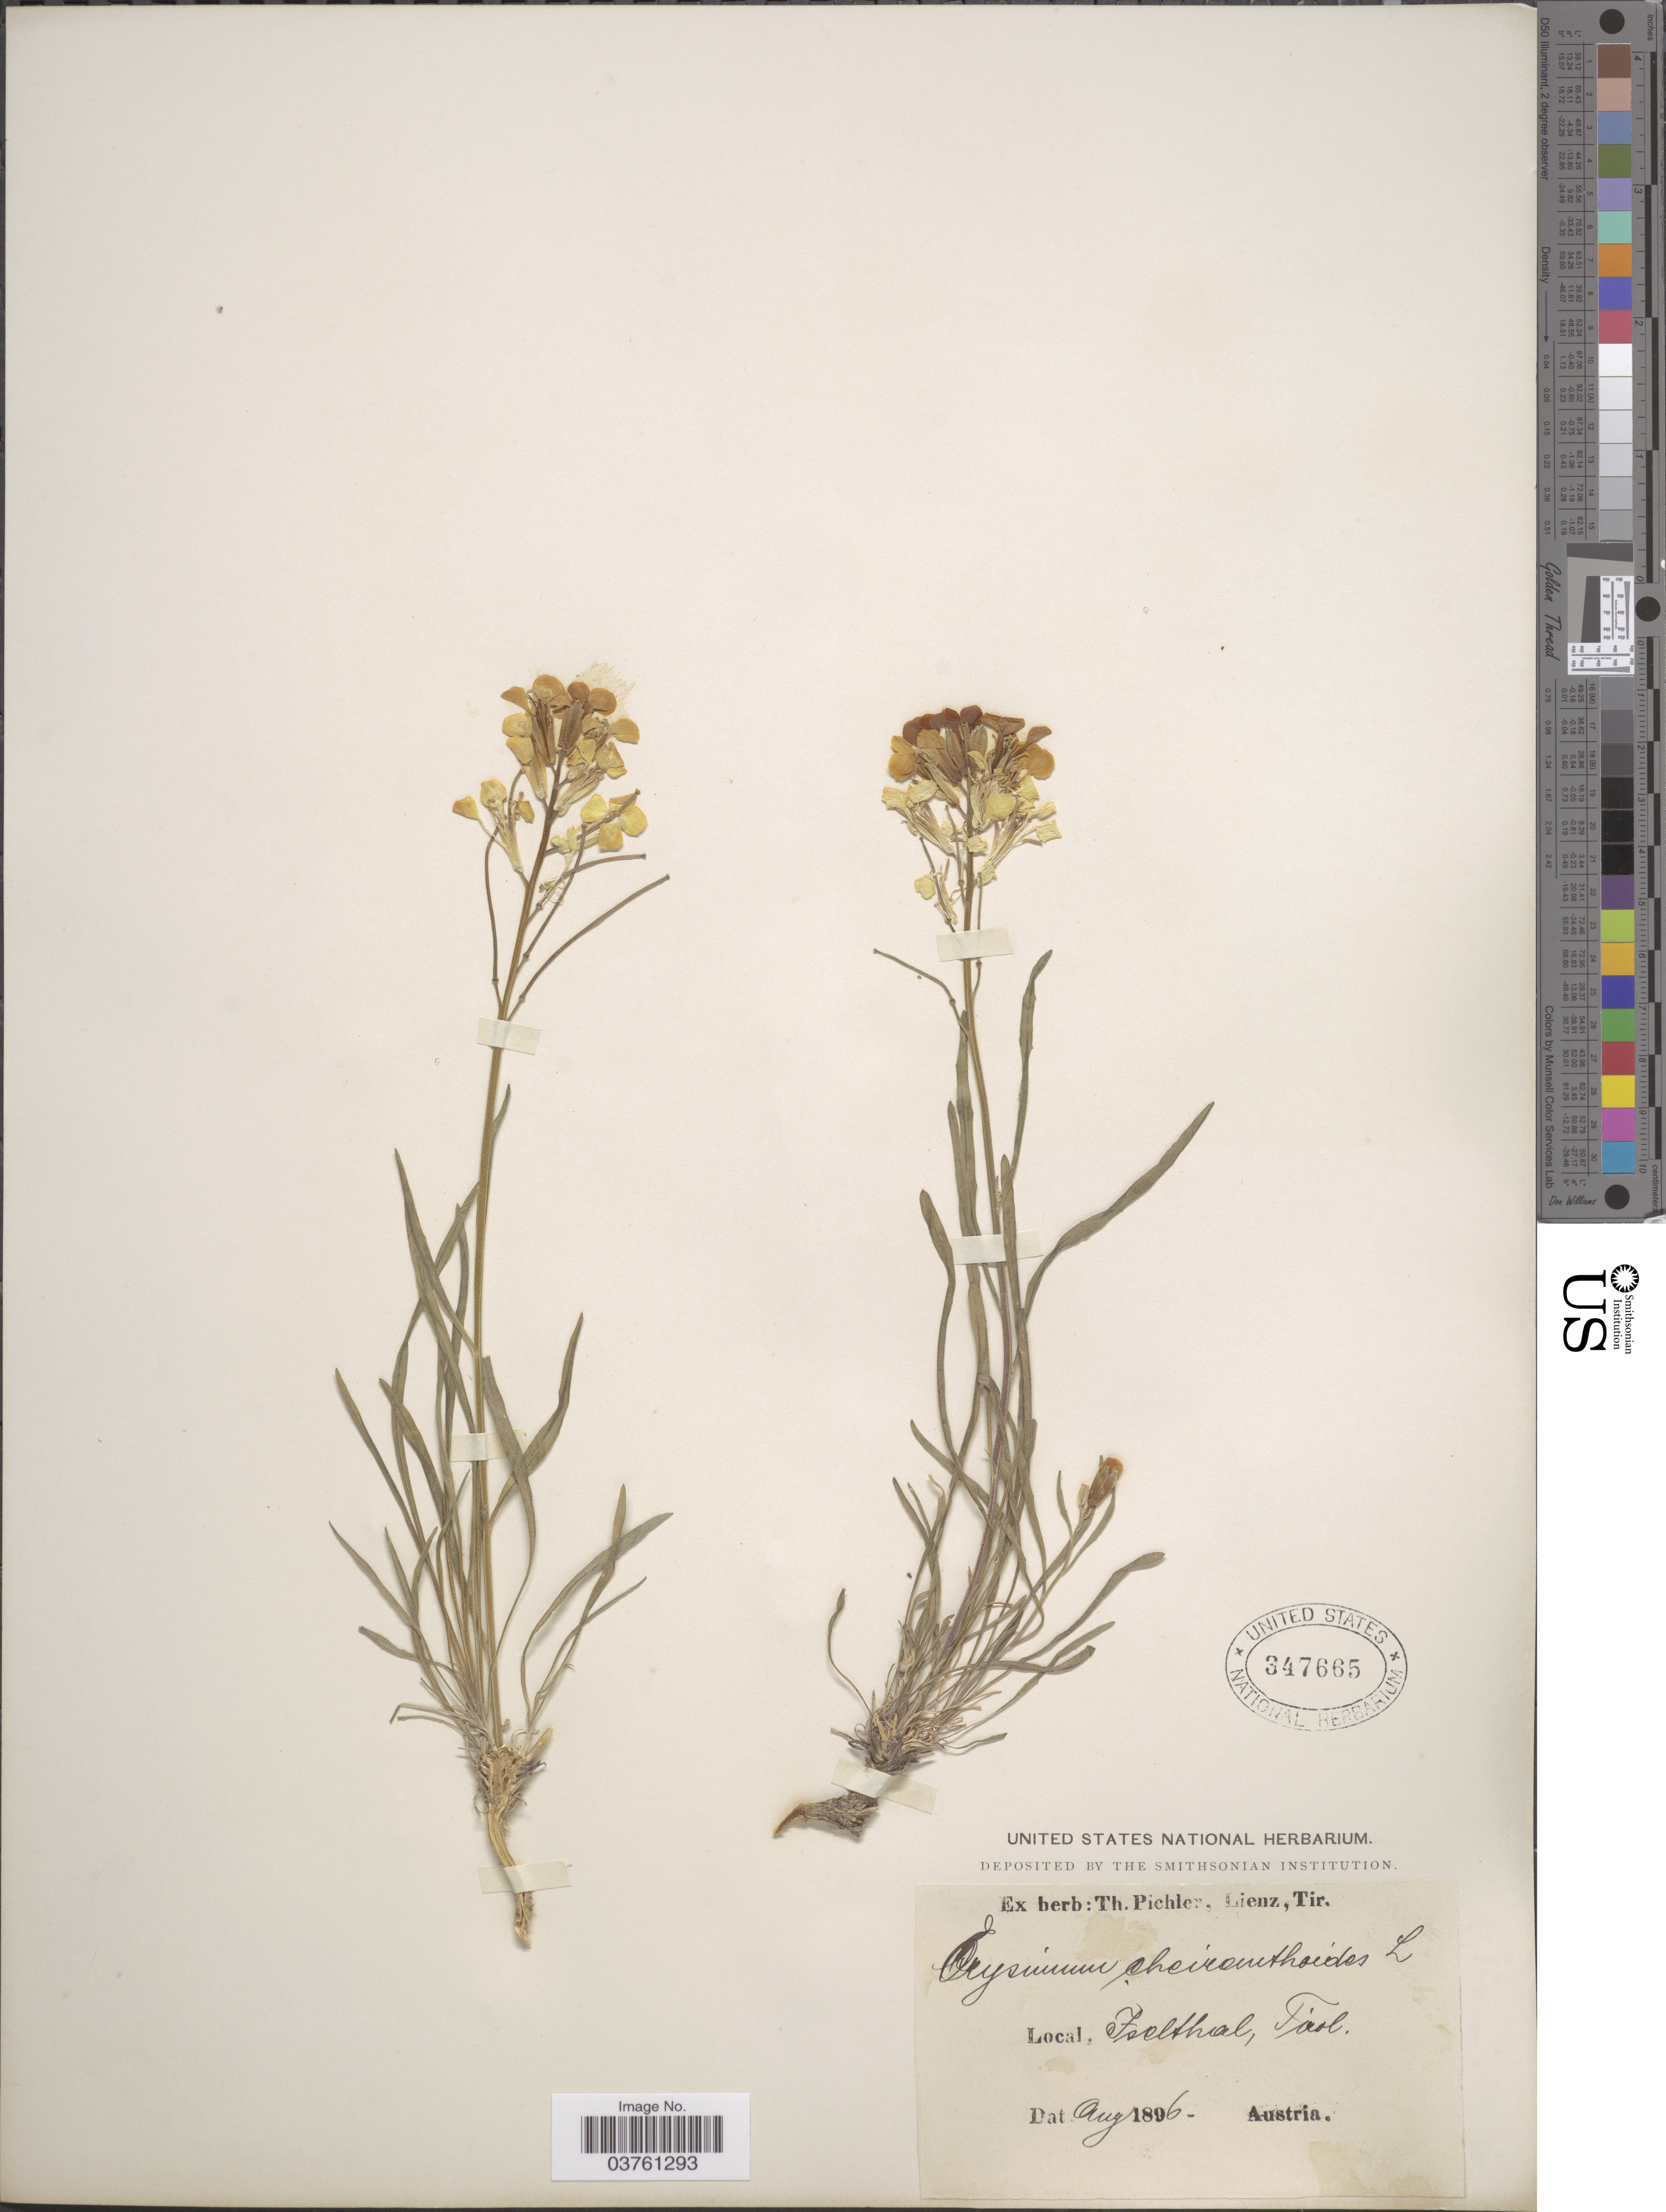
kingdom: Plantae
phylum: Tracheophyta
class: Magnoliopsida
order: Brassicales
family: Brassicaceae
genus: Erysimum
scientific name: Erysimum cheiranthoides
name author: L.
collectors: ex herb. T. Pichler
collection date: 1896-08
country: Austria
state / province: Tirol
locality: Iselthal, Tirol.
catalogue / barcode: US 347665